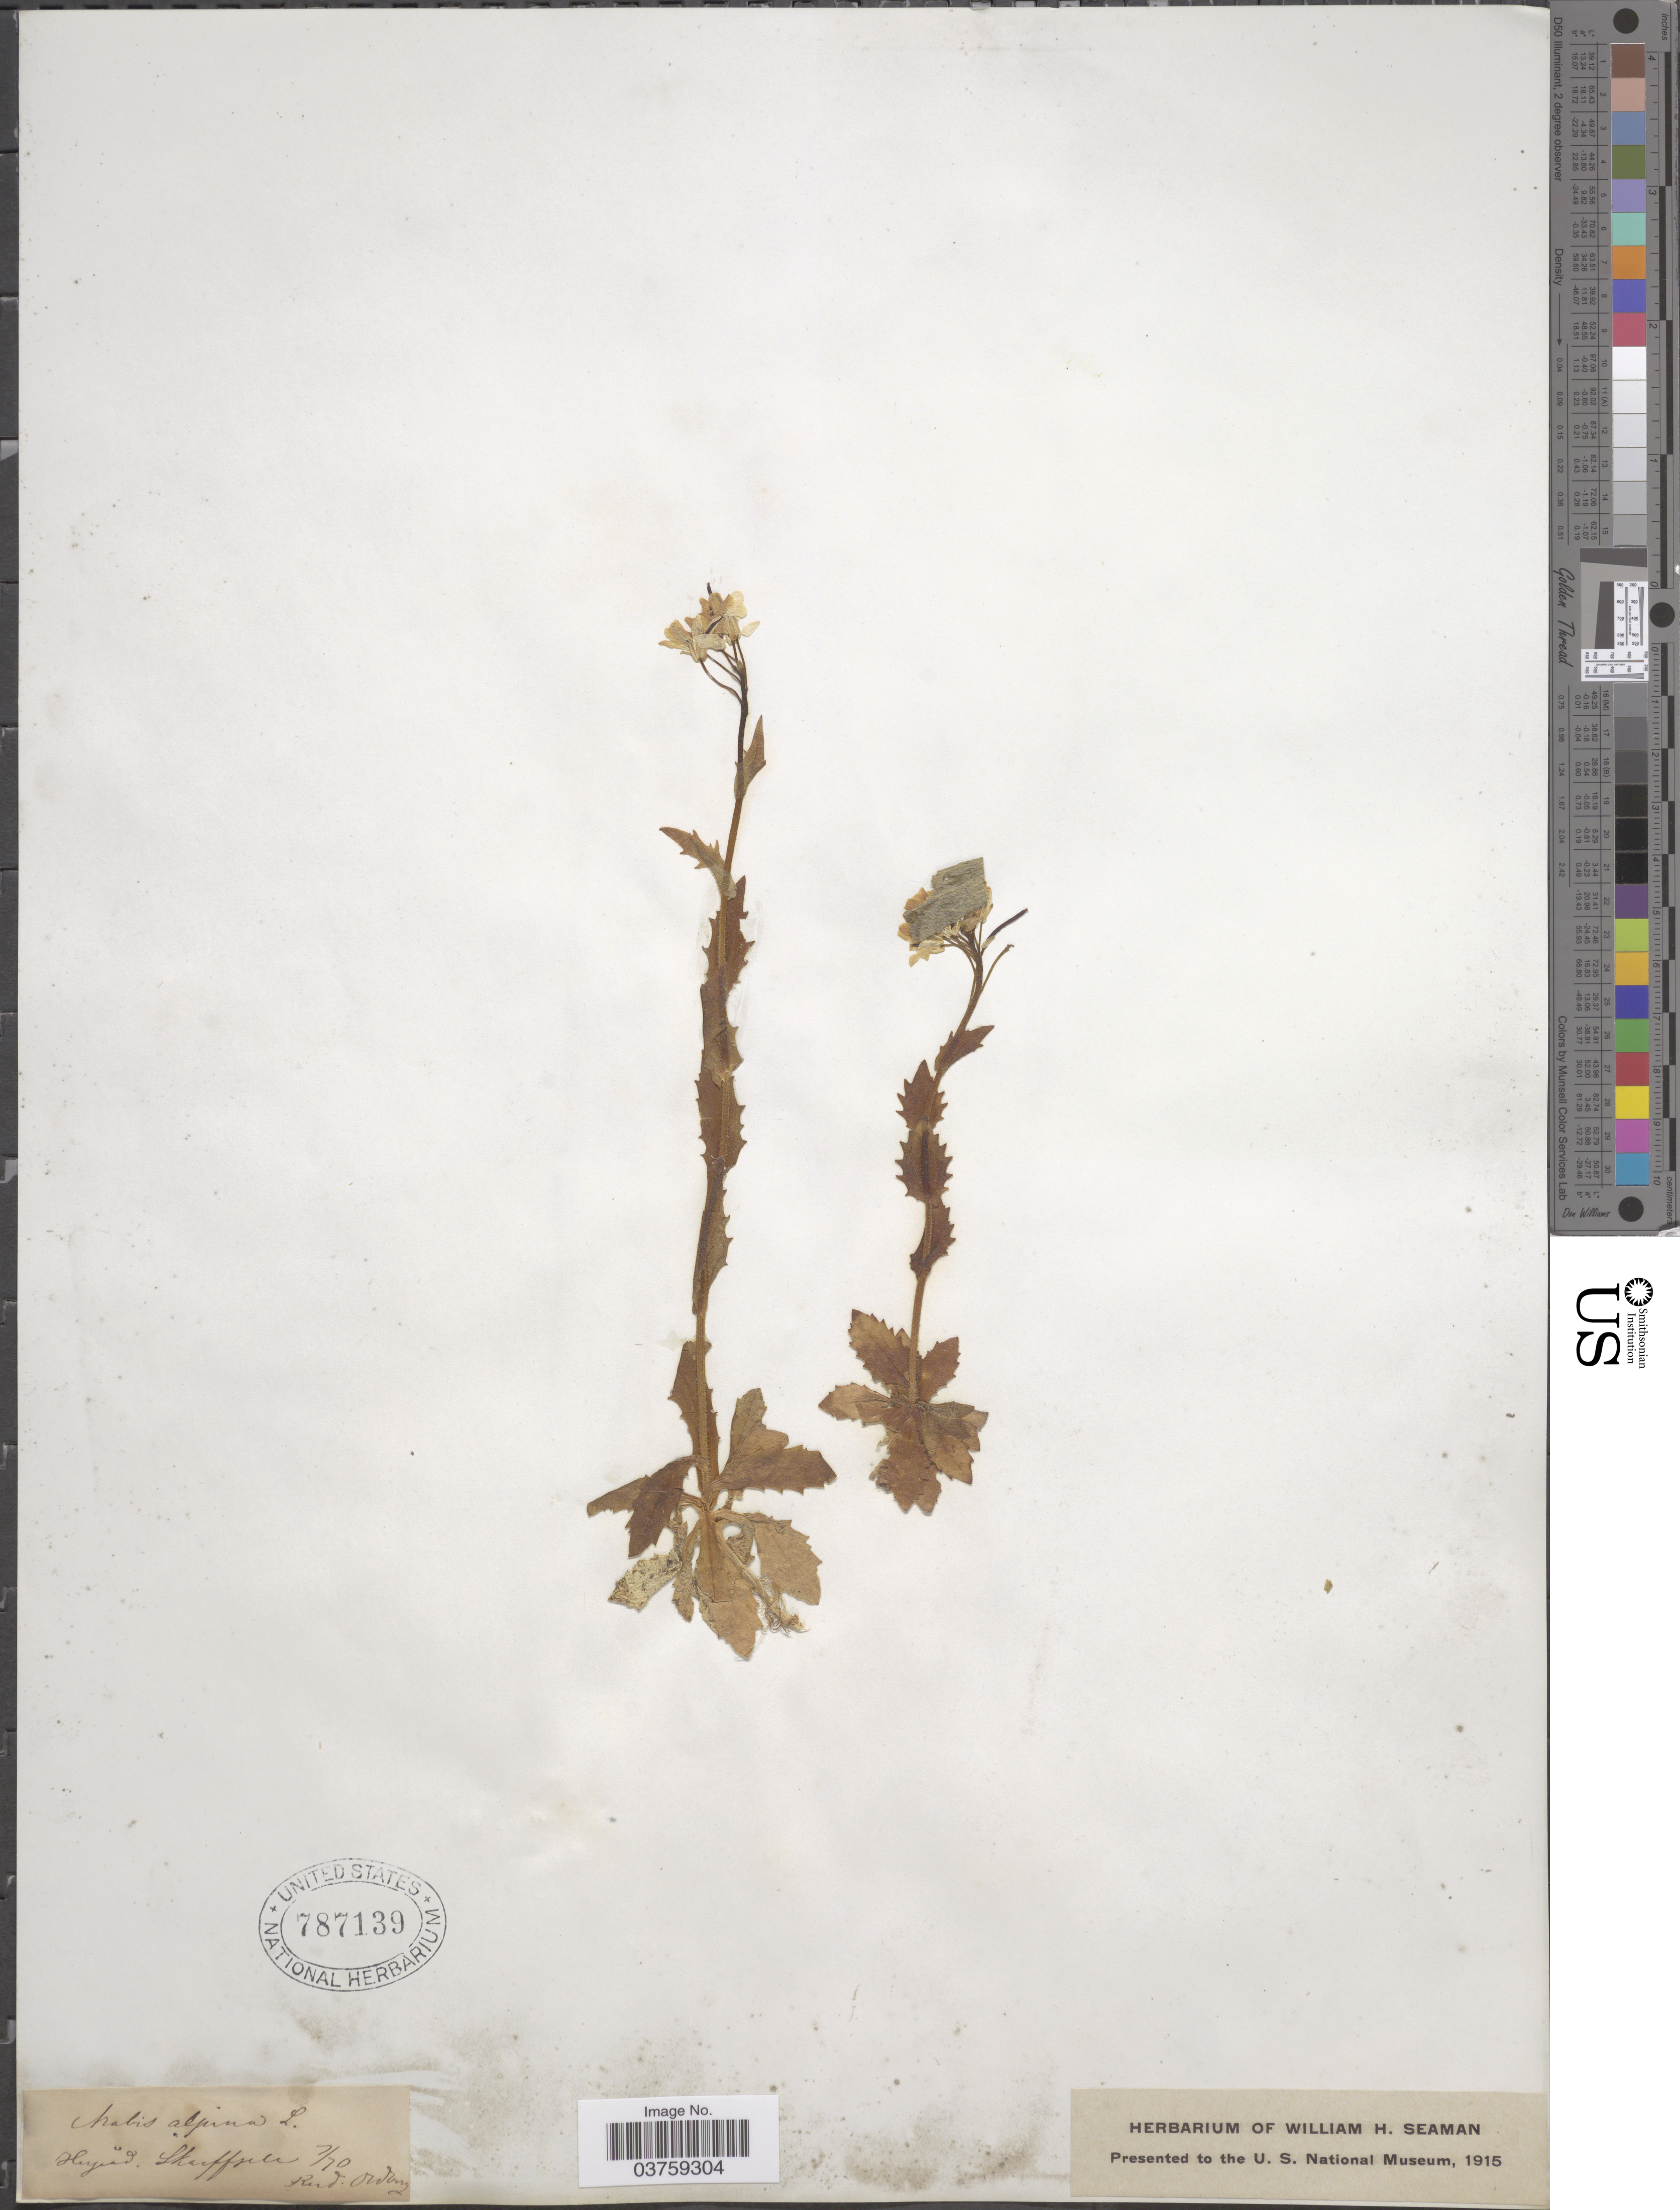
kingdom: Plantae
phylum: Tracheophyta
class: Magnoliopsida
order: Brassicales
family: Brassicaceae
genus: Arabis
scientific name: Arabis alpina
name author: L.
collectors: R. Oldberg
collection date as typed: Transcribed d/m/y: /7/70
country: Sweden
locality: Herjad. Skarffsele. [interpreted]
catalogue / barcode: US 787139